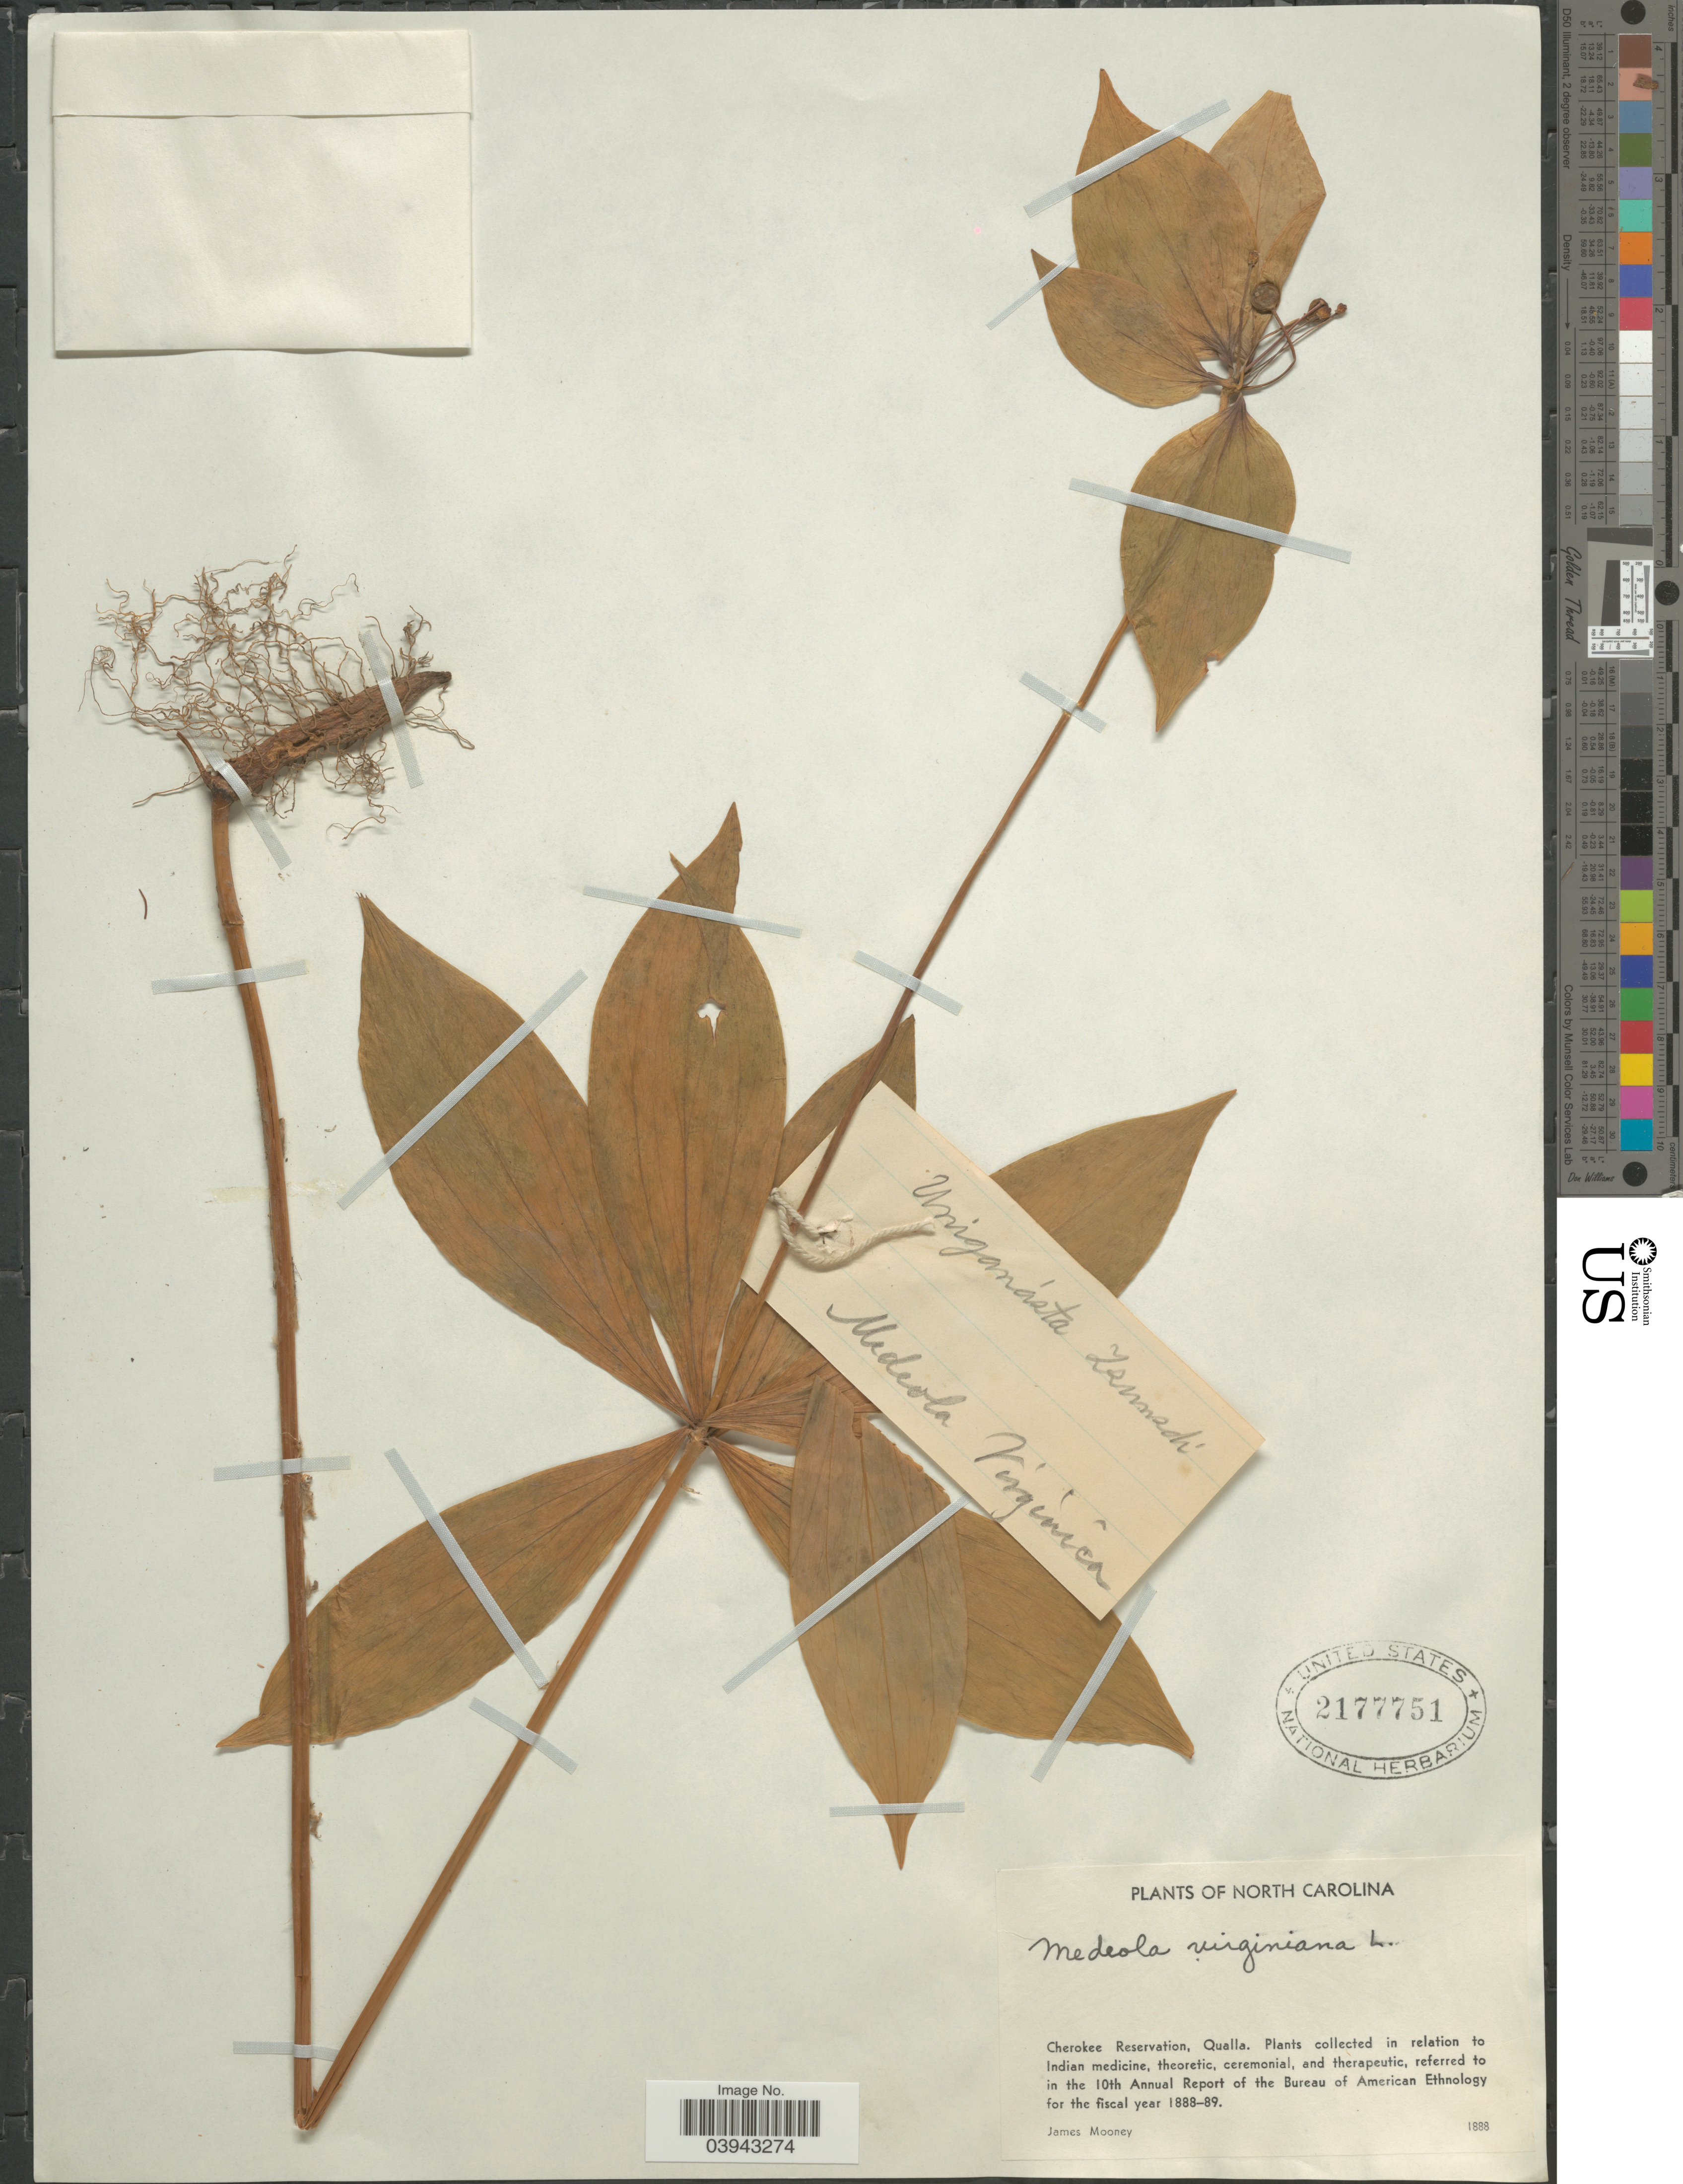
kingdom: Plantae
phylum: Tracheophyta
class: Liliopsida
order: Liliales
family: Liliaceae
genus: Medeola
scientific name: Medeola virginiana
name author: (L.) Desf.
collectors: J. Mooney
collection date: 1888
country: United States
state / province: North Carolina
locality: Cherokee Reservation, Qualla.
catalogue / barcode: US 2177751